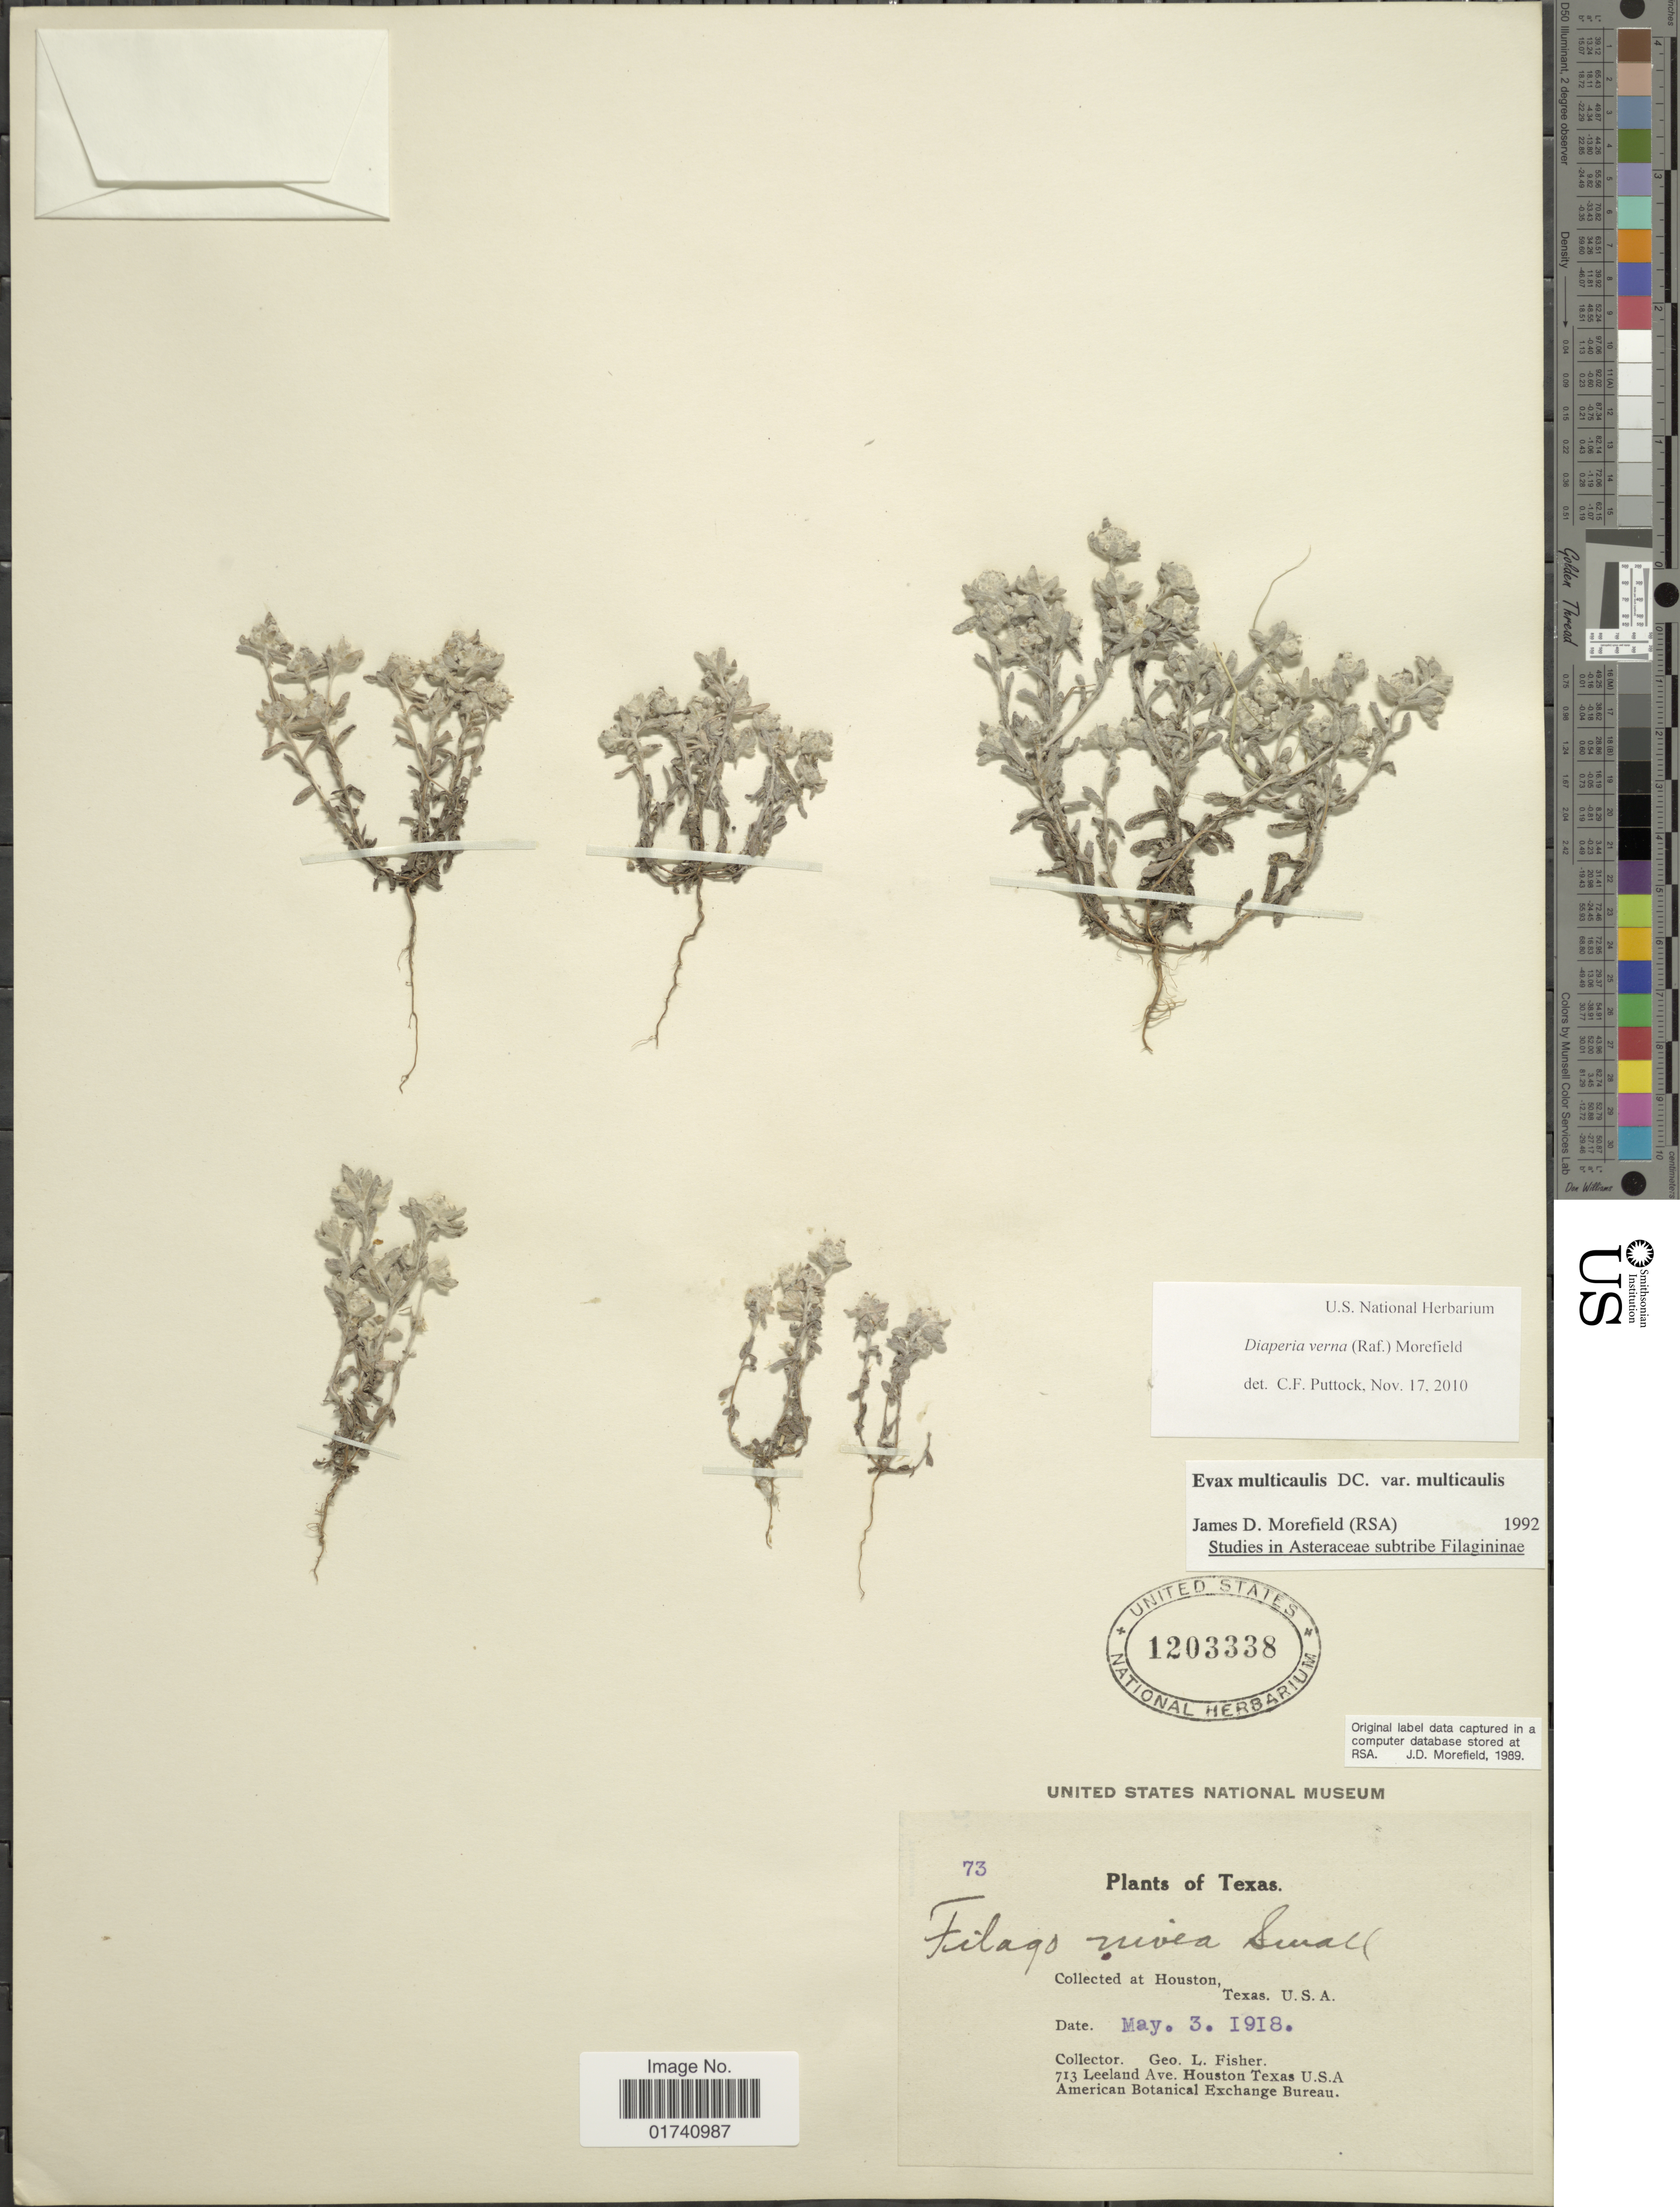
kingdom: Plantae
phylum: Tracheophyta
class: Magnoliopsida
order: Asterales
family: Asteraceae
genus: Diaperia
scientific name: Diaperia verna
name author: (Raf.) Morefield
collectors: G. L. Fisher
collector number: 73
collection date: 1918-05-03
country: United States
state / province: Texas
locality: Houston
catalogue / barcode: US 120338